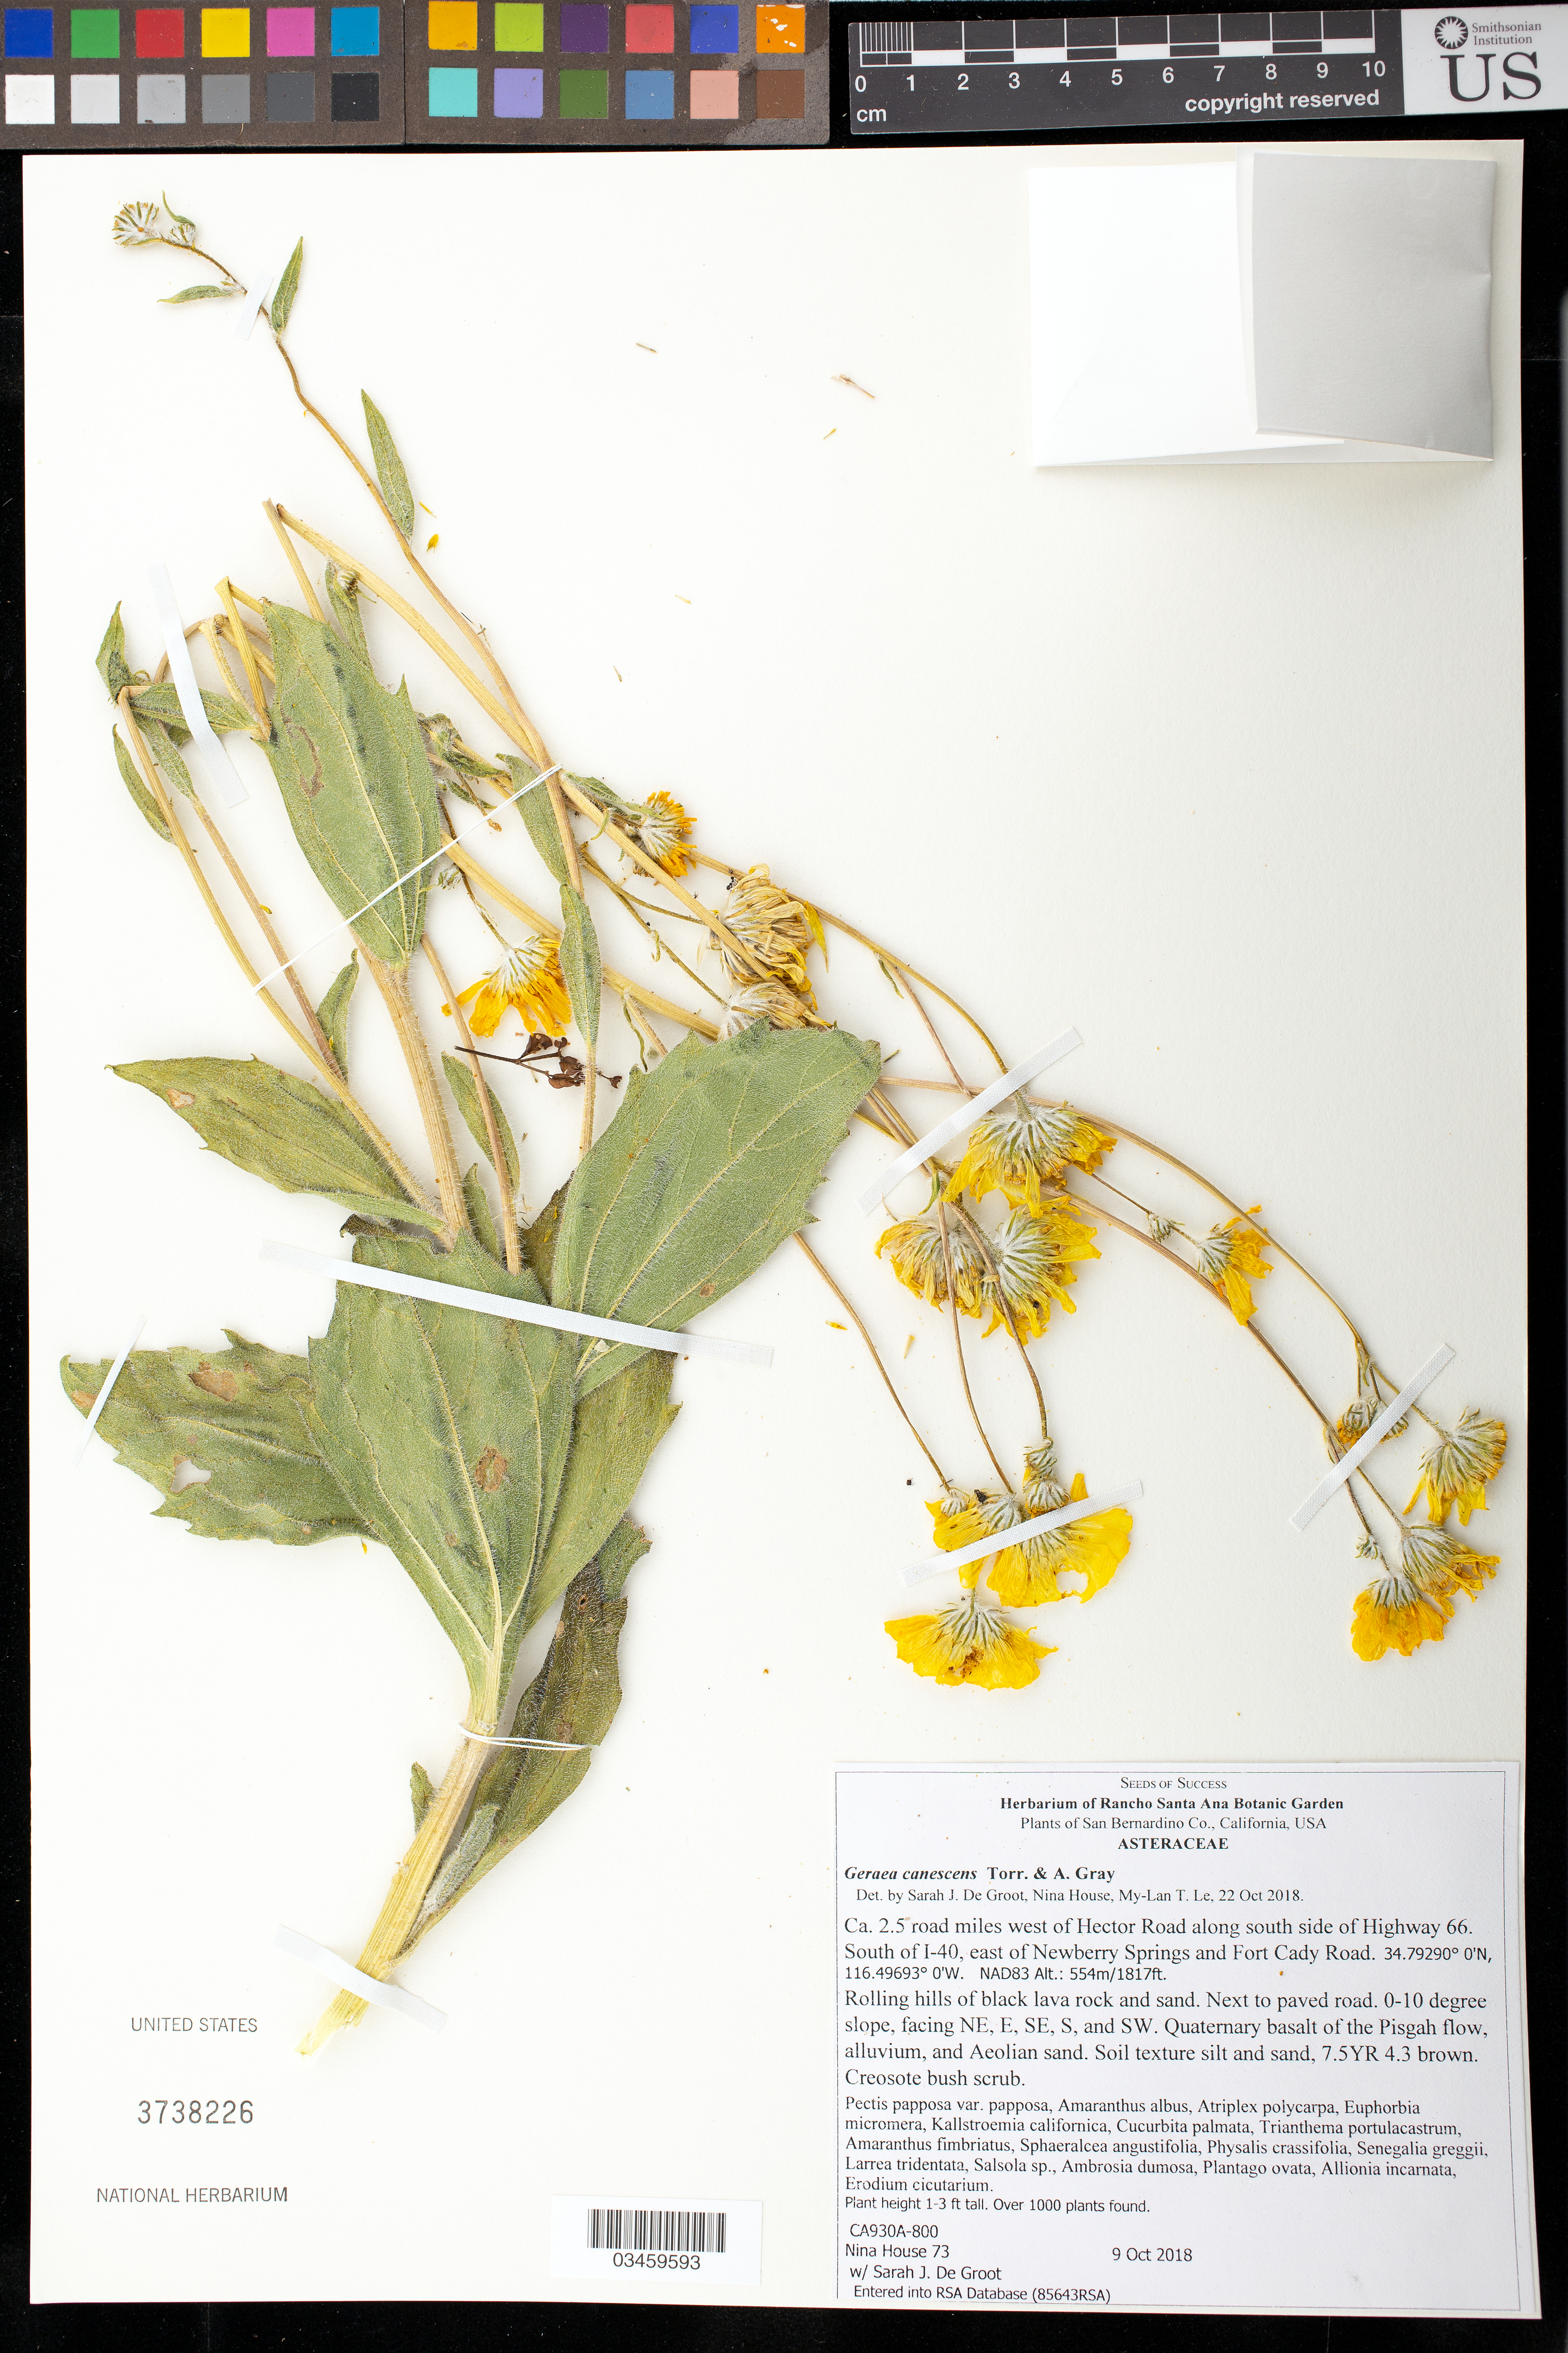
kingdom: Plantae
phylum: Tracheophyta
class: Magnoliopsida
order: Asterales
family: Asteraceae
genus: Geraea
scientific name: Geraea canescens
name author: Torr. & A. Gray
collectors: N. House & S. De Groot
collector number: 73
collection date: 2018-10-09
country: United States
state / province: California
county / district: San Bernardino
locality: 2.5 road mi W of Hector Road along S side of Hwy 66. S of I-40, east of Newberry Springs and Fort Cady Road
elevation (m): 554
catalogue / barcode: US 3738225